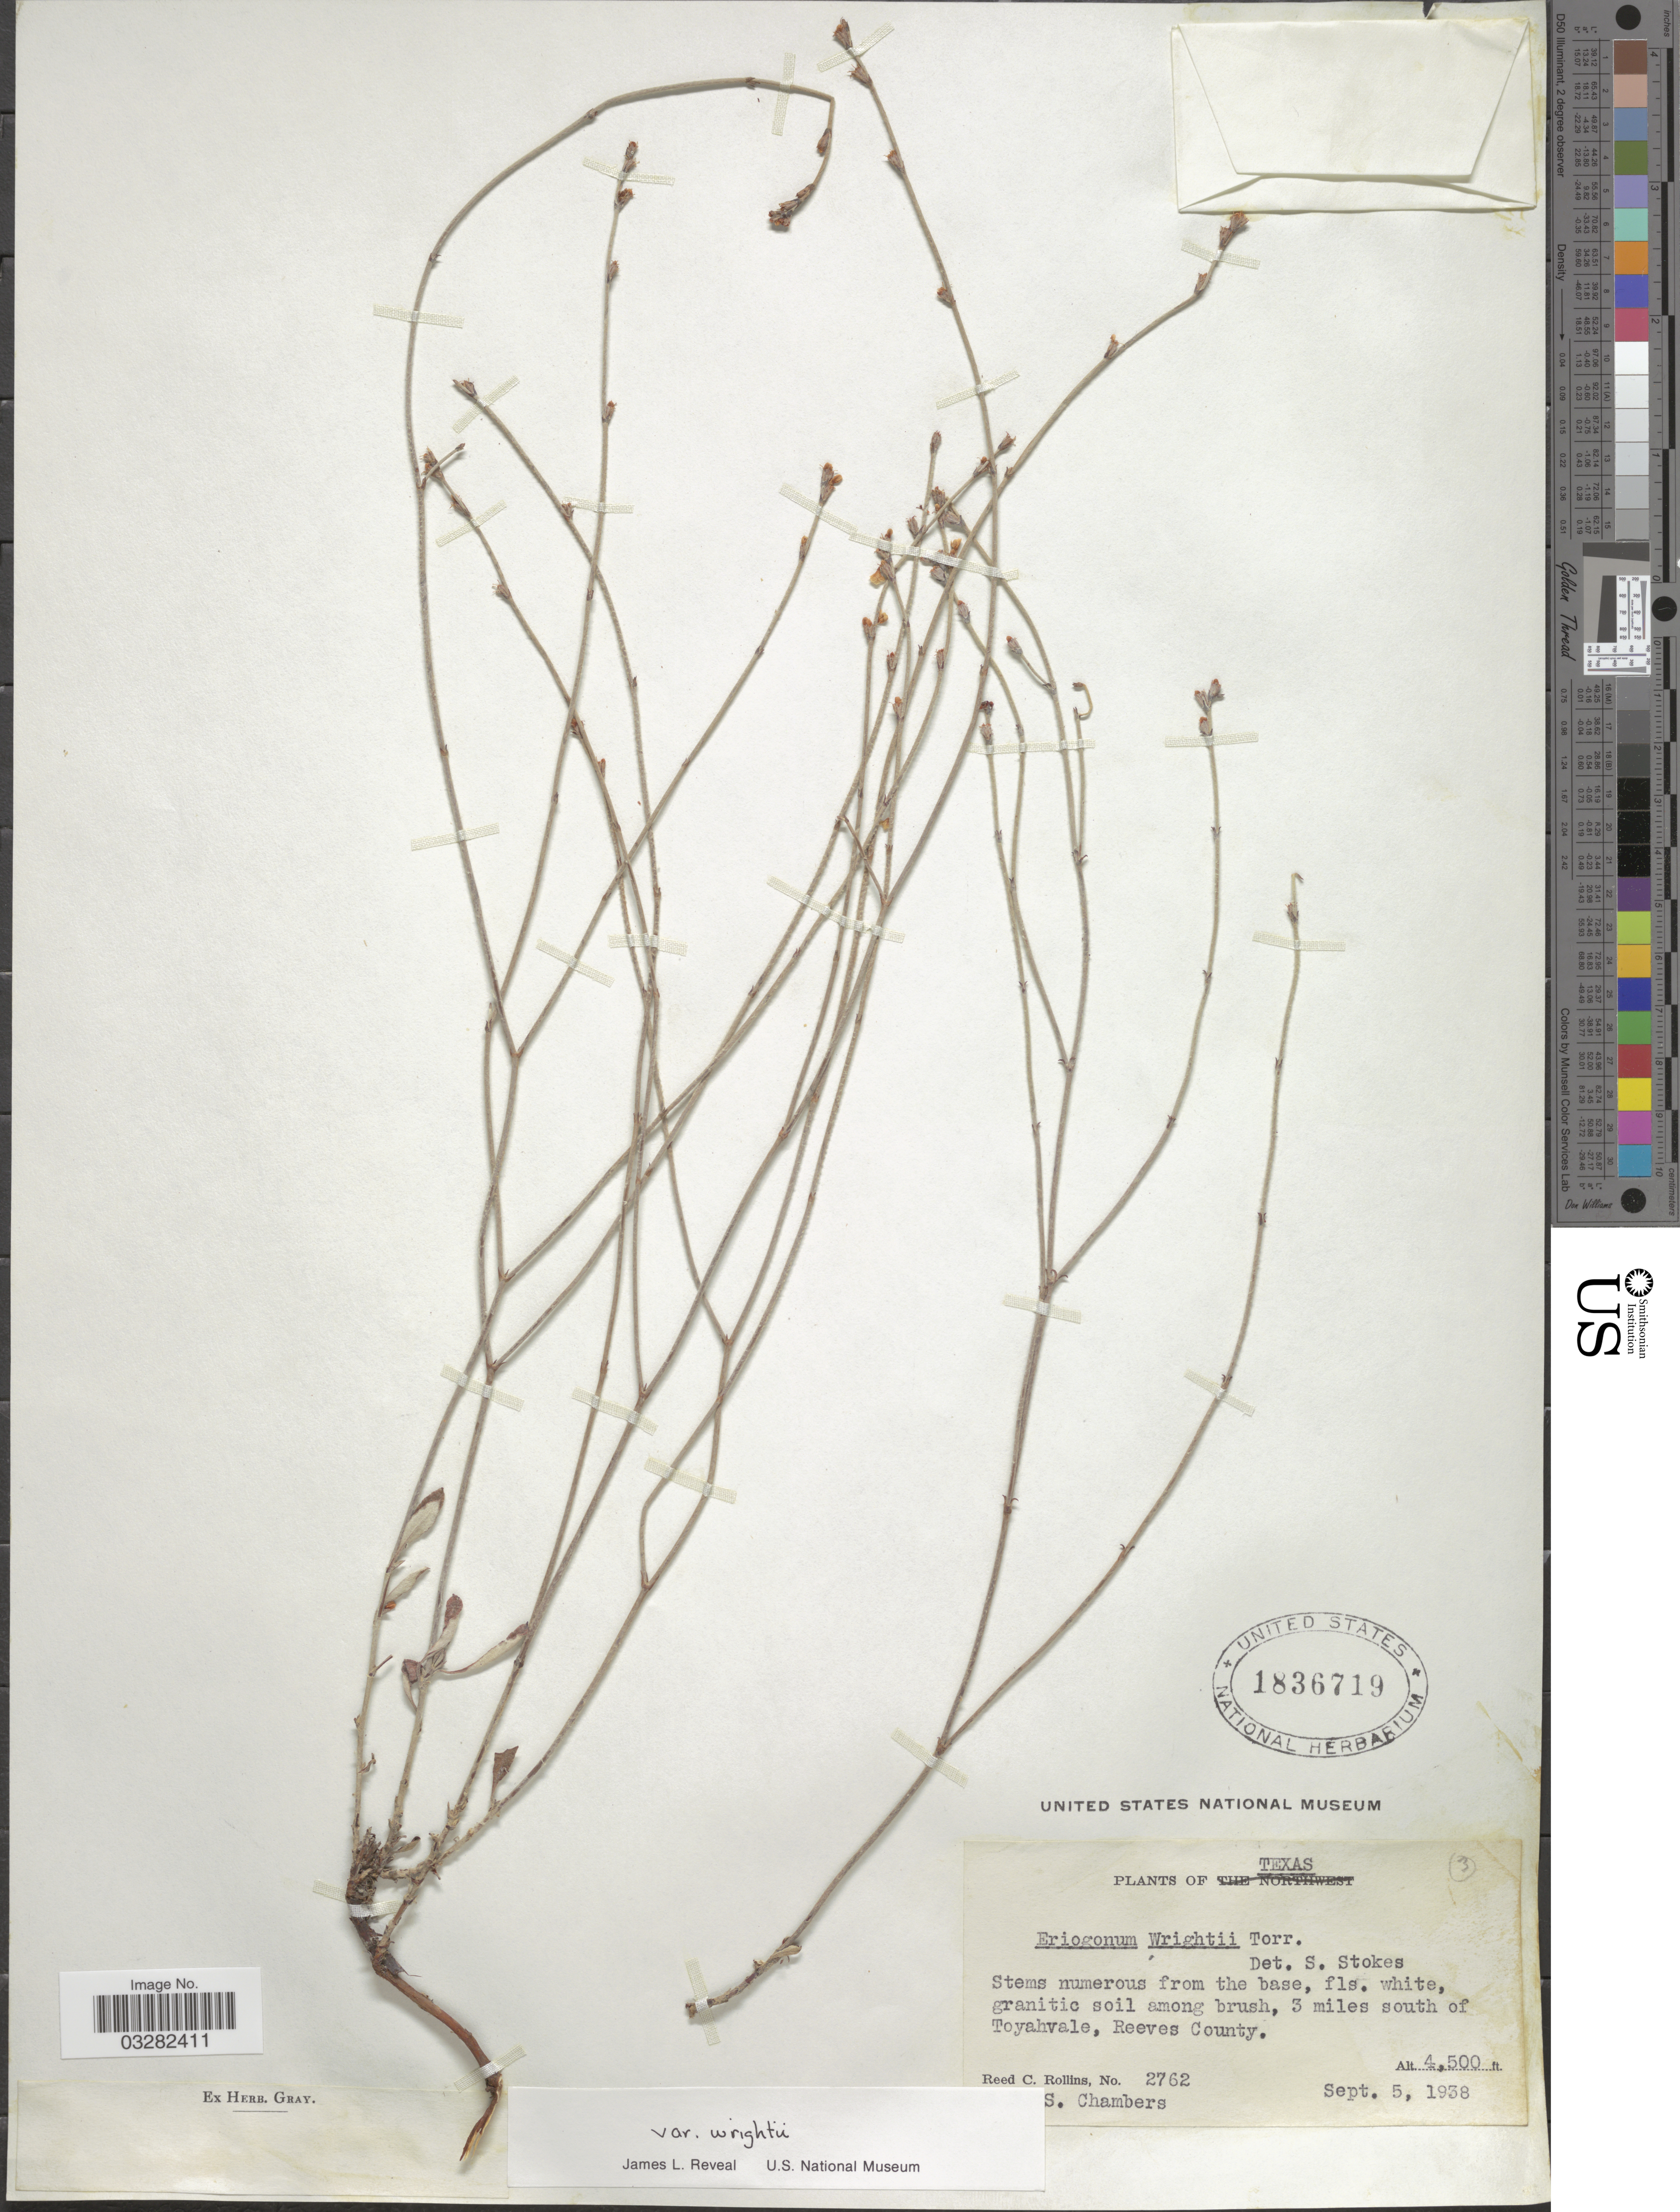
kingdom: Plantae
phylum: Tracheophyta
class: Magnoliopsida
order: Caryophyllales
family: Polygonaceae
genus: Eriogonum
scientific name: Eriogonum wrightii var. wrightii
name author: Torr. ex Benth.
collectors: R. C. Rollins & T. Chambers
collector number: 2762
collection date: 1938-09-05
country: United States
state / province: Texas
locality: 3 miles south of Toyahvale, Reeves County.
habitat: granitic soil among brush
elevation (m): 1372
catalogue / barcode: US 1836719